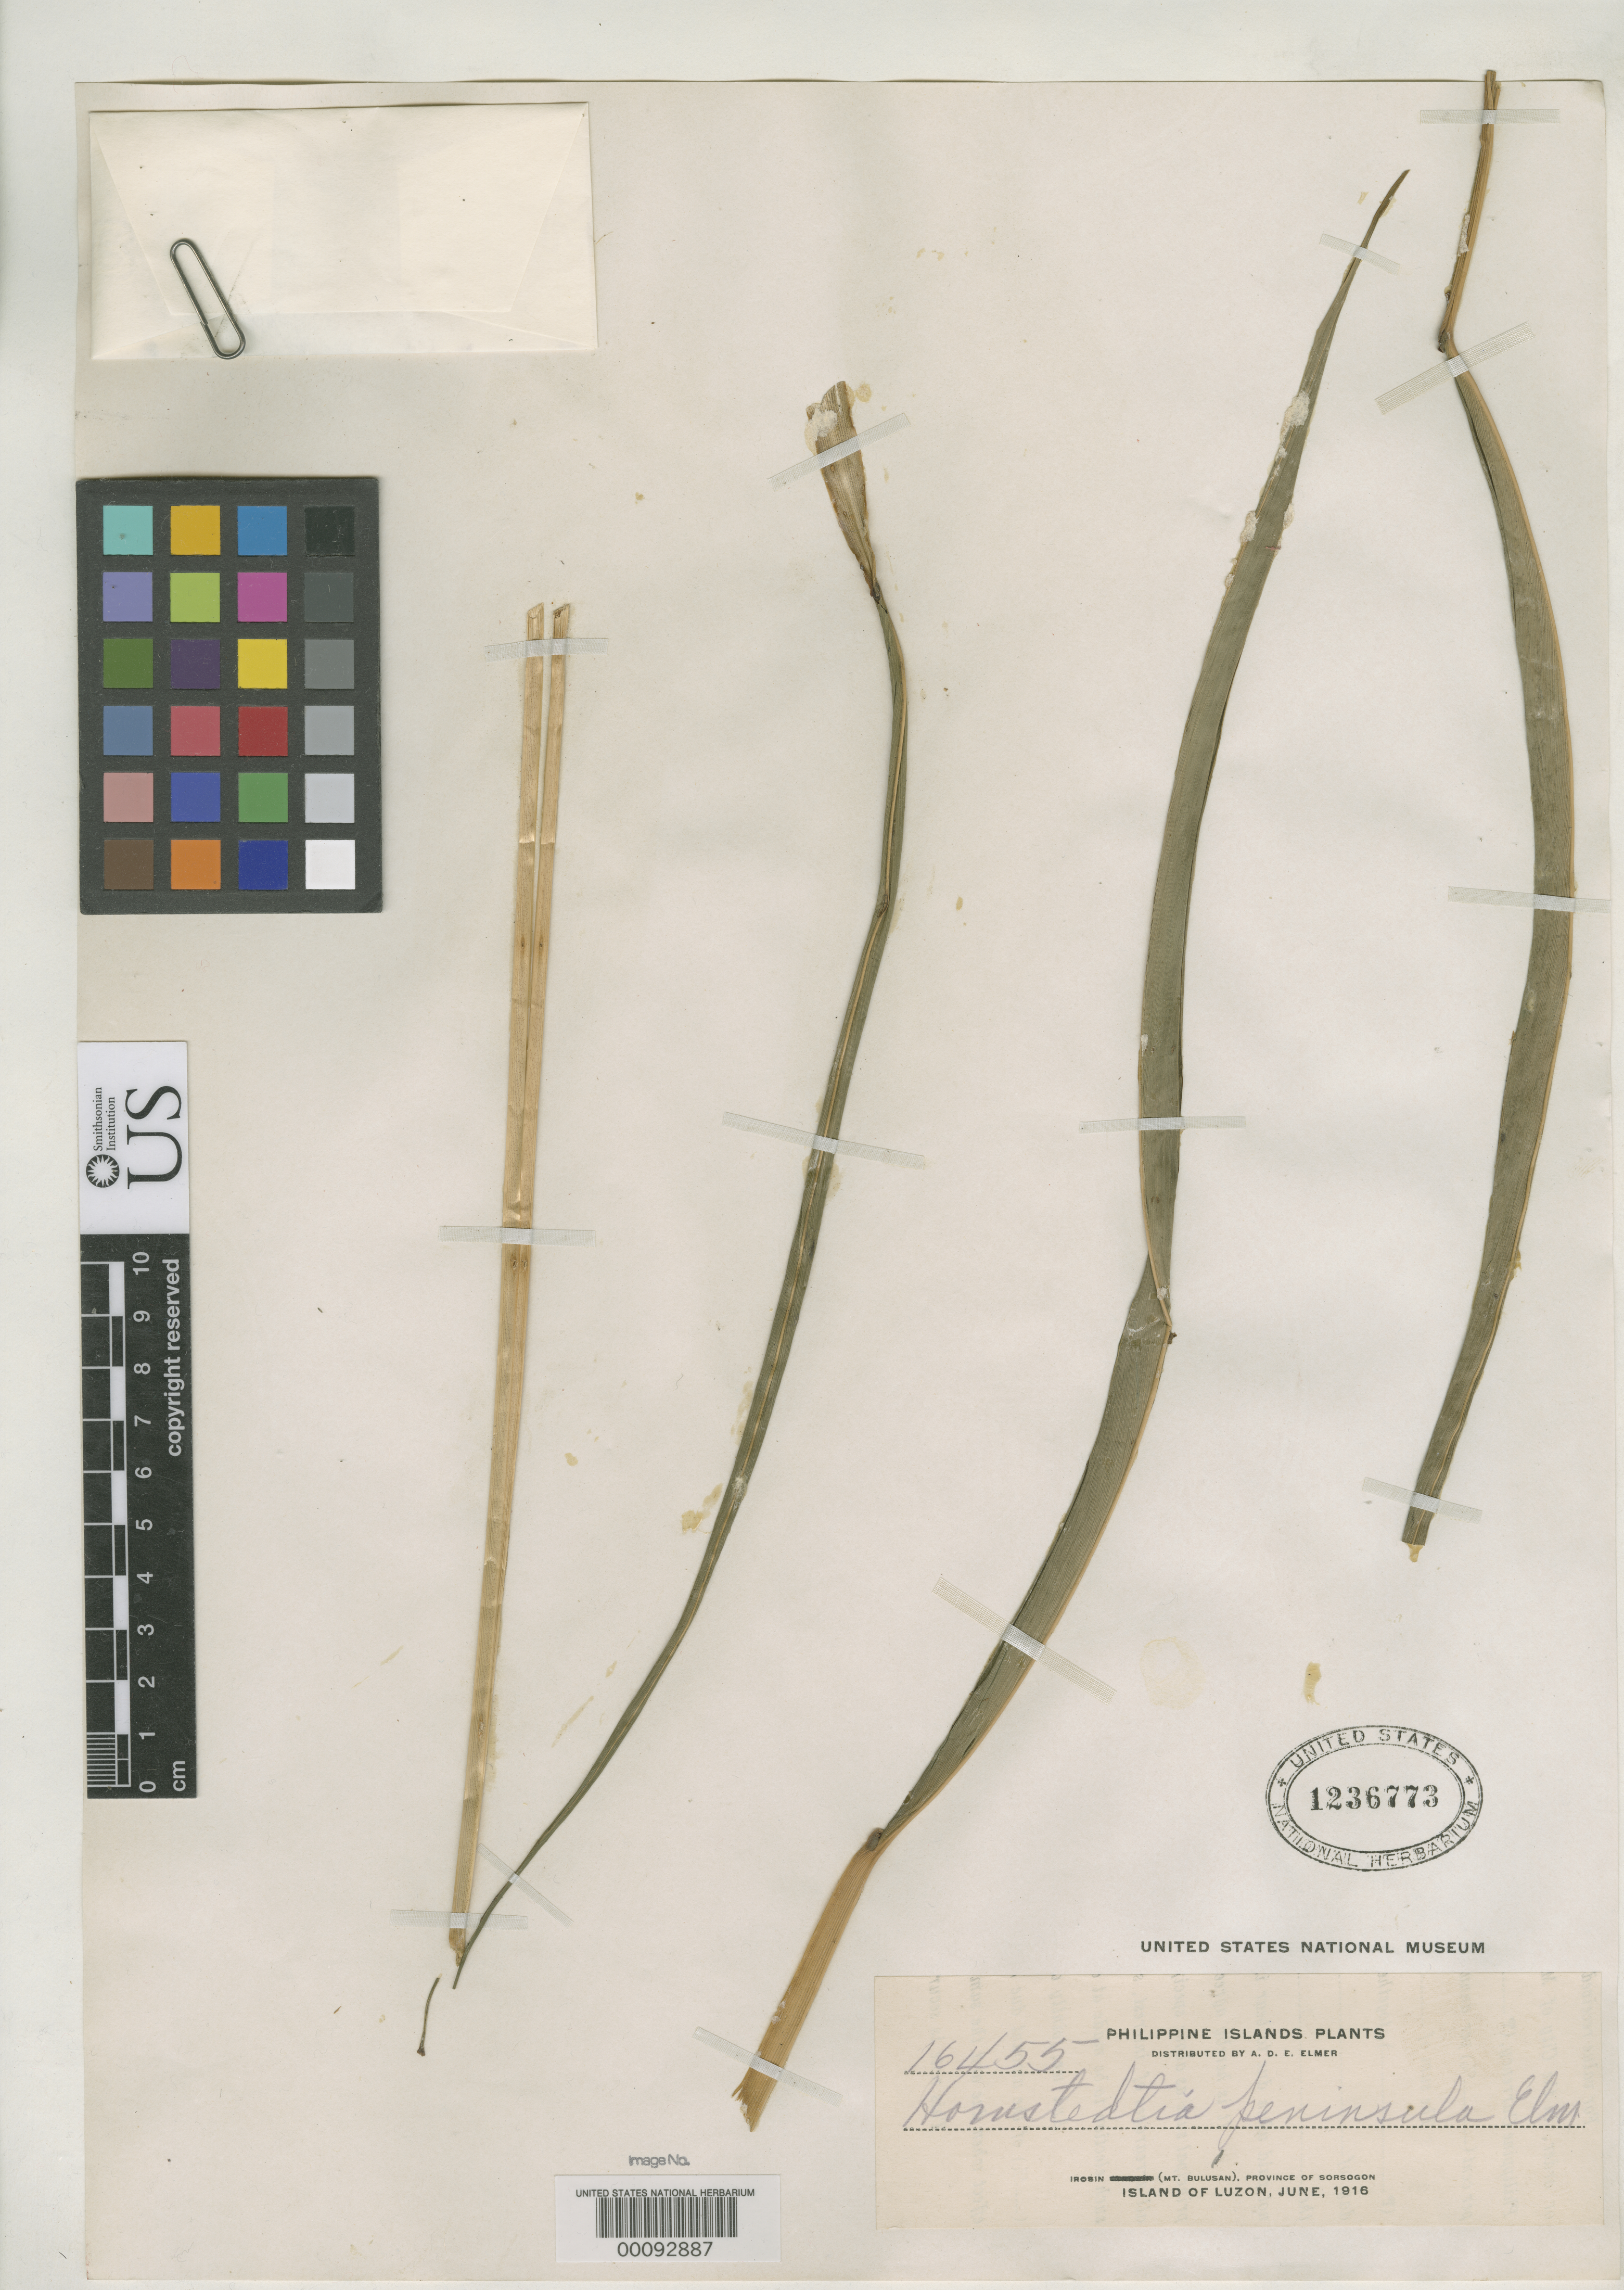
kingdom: Plantae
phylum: Tracheophyta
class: Liliopsida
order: Zingiberales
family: Zingiberaceae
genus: Hornstedtia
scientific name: Hornstedtia peninsula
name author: Elmer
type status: Isotype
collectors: A. D. E. Elmer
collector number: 16455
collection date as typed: Jul 1916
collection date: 1916-07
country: Philippines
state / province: Bicol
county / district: Sorsogon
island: Luzon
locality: Irosin, Mt. Bulusan.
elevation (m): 533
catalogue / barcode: US 1236773